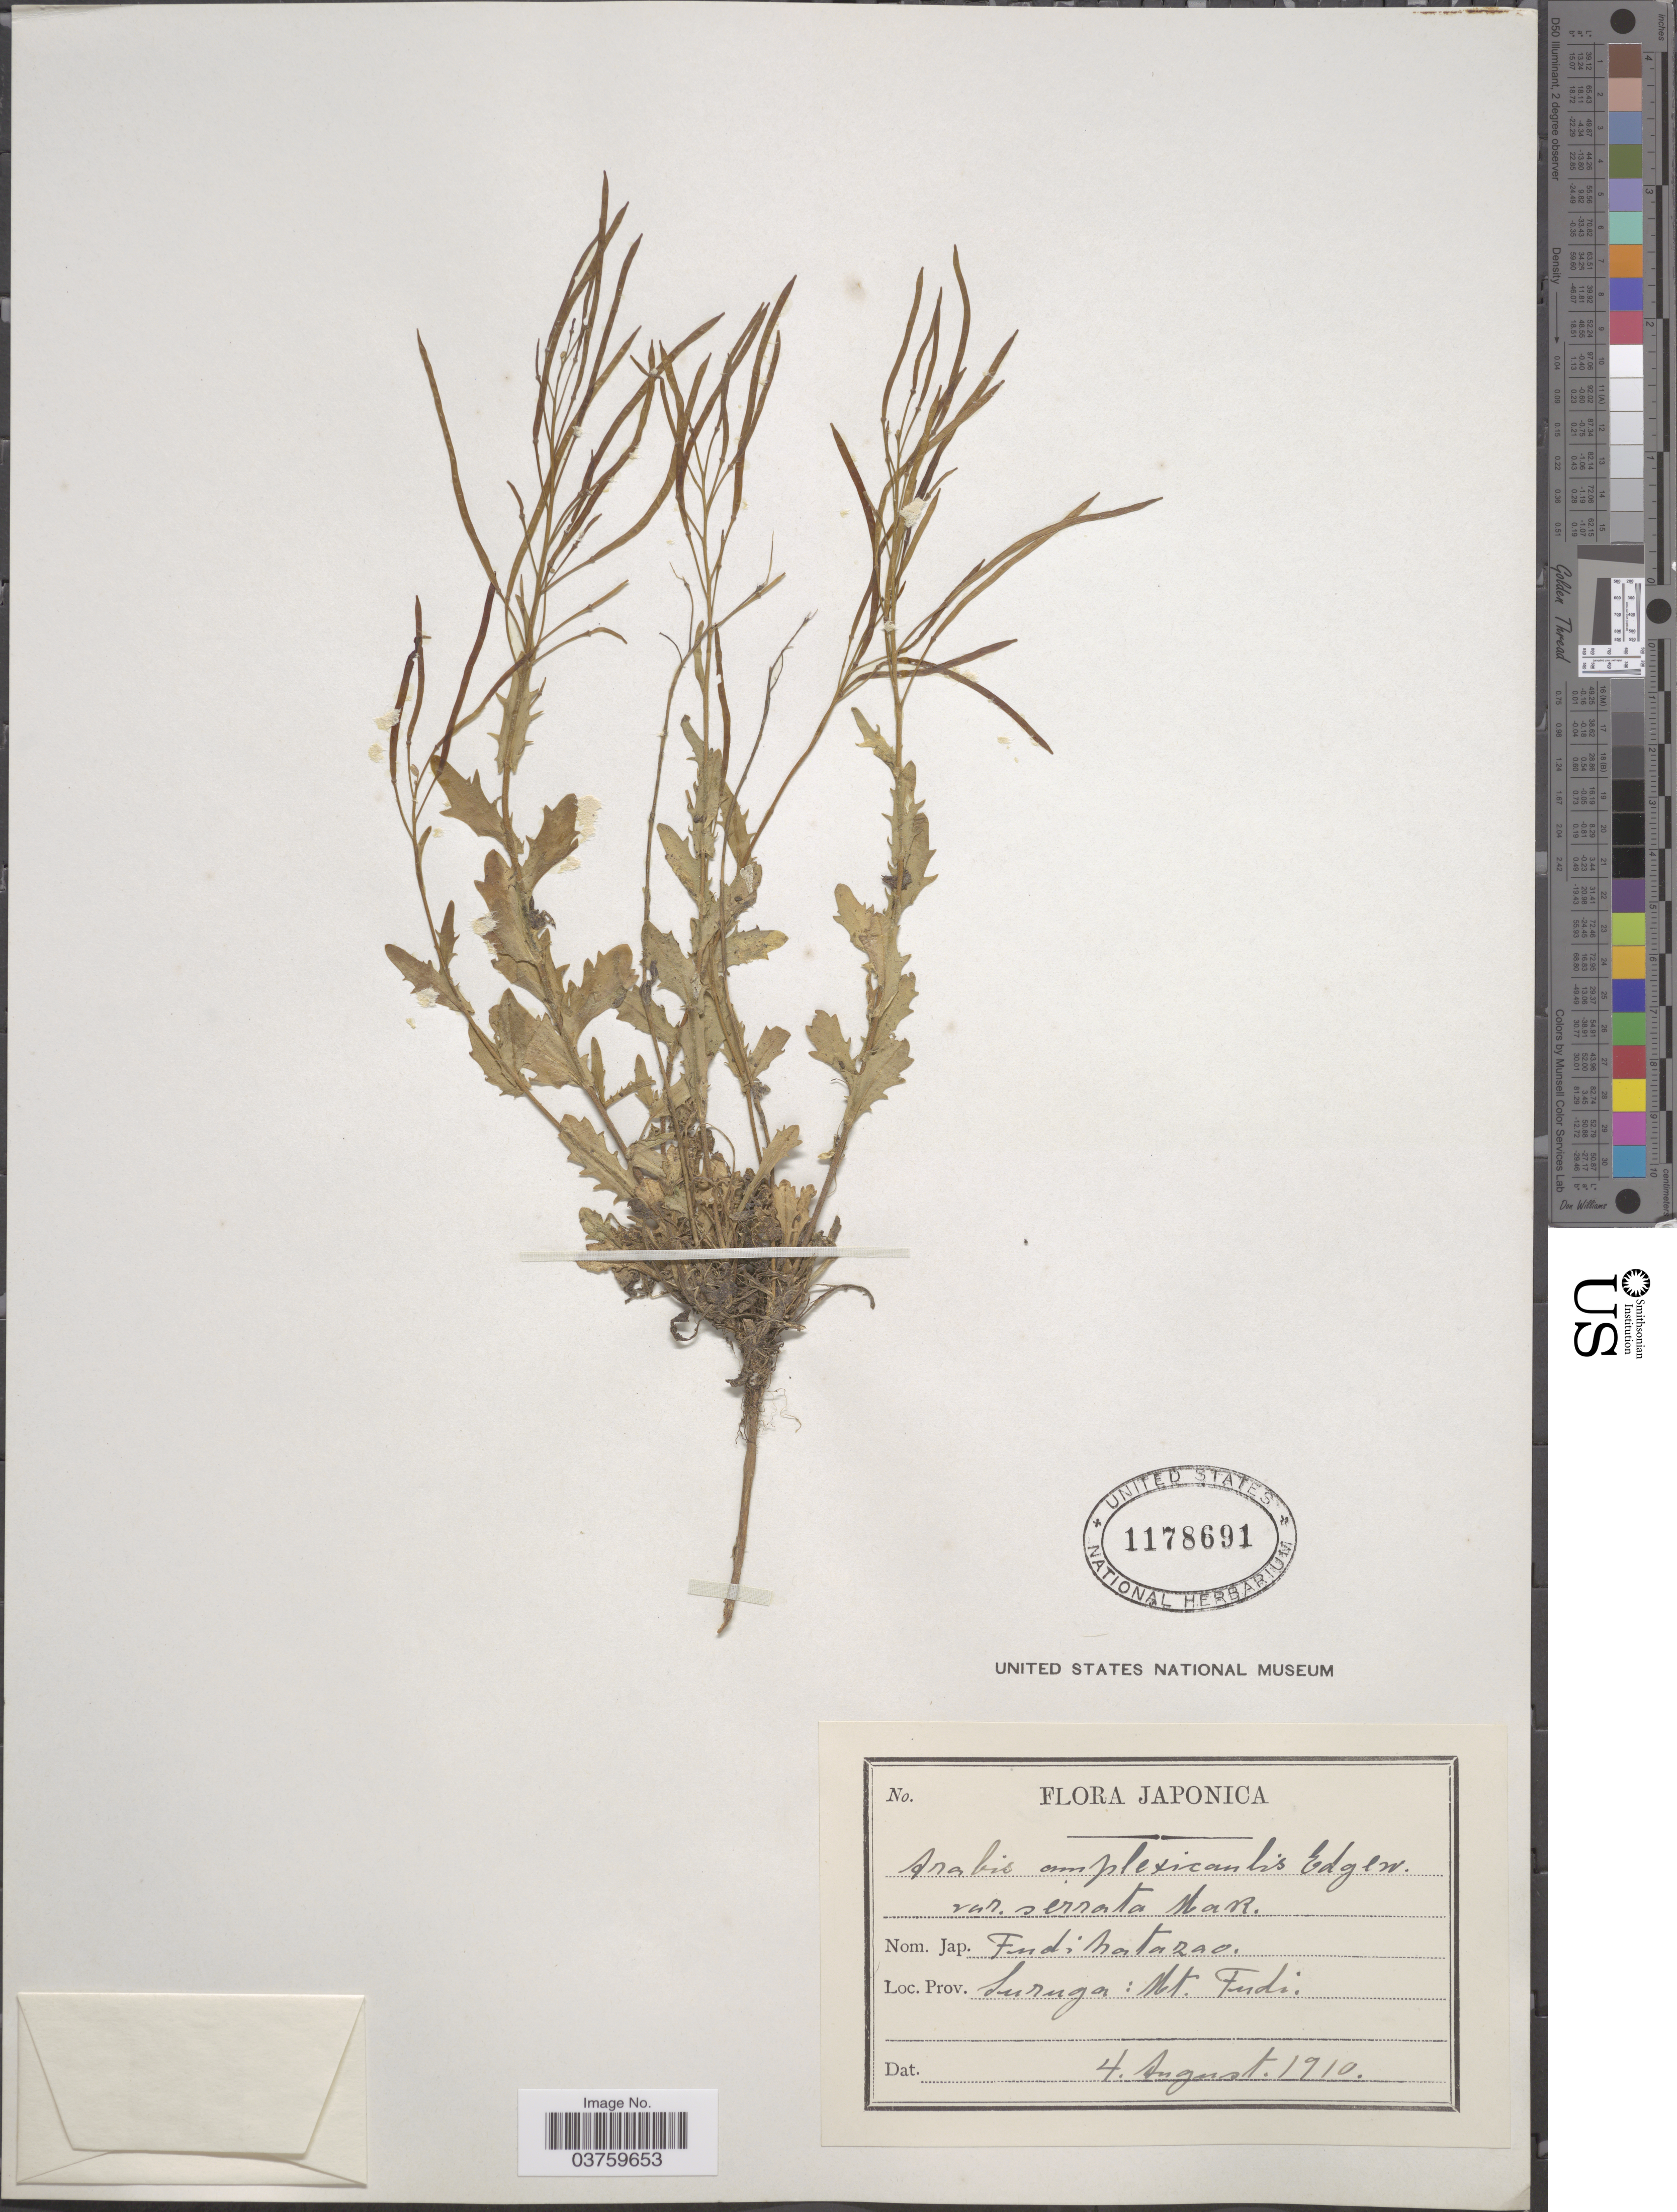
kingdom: Plantae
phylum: Tracheophyta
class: Magnoliopsida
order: Brassicales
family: Brassicaceae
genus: Arabis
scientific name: Arabis amplexicaulis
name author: Edgew.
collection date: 1910-08-04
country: Japan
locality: Suruga: Mt. Fudi.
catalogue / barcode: US 1178691